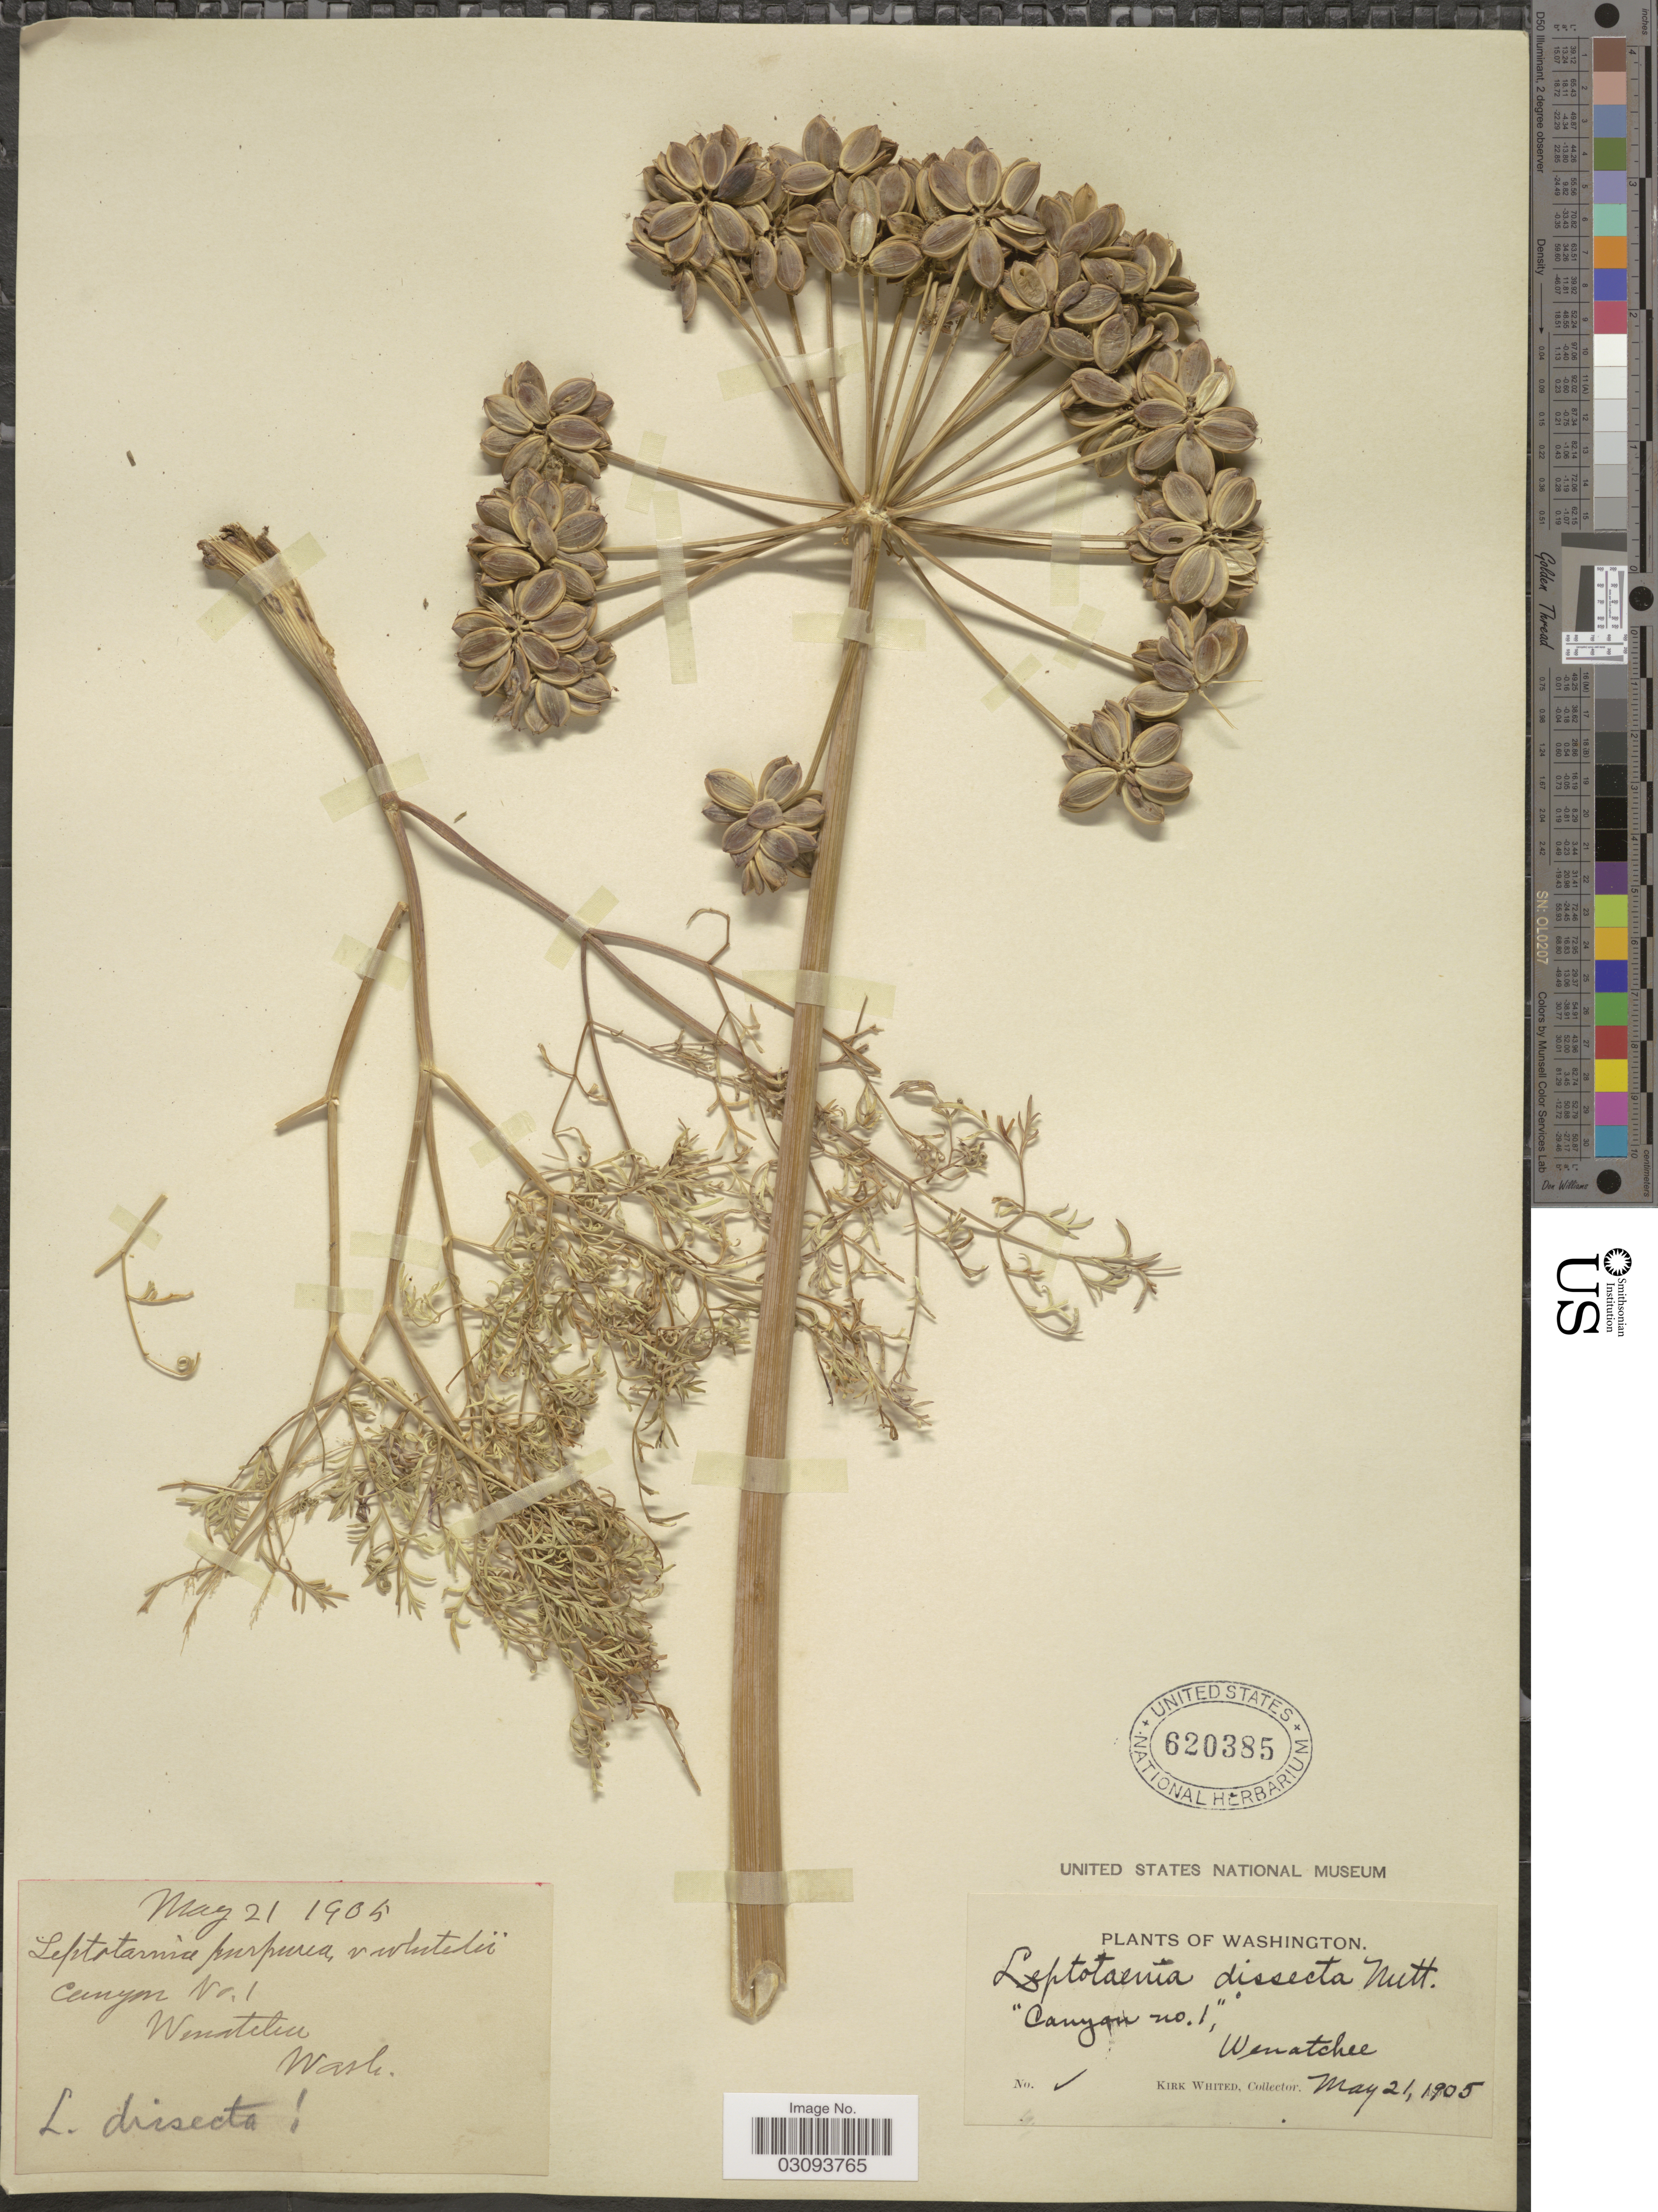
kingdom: Plantae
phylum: Tracheophyta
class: Magnoliopsida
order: Apiales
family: Apiaceae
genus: Lomatium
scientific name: Lomatium dissectum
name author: (Nutt.) Mathias & Constance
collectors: K. Whited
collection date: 1905-05-21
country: United States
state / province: Washington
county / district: Chelan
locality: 'Canyon no. 1', Wenatchee.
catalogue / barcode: US 620385